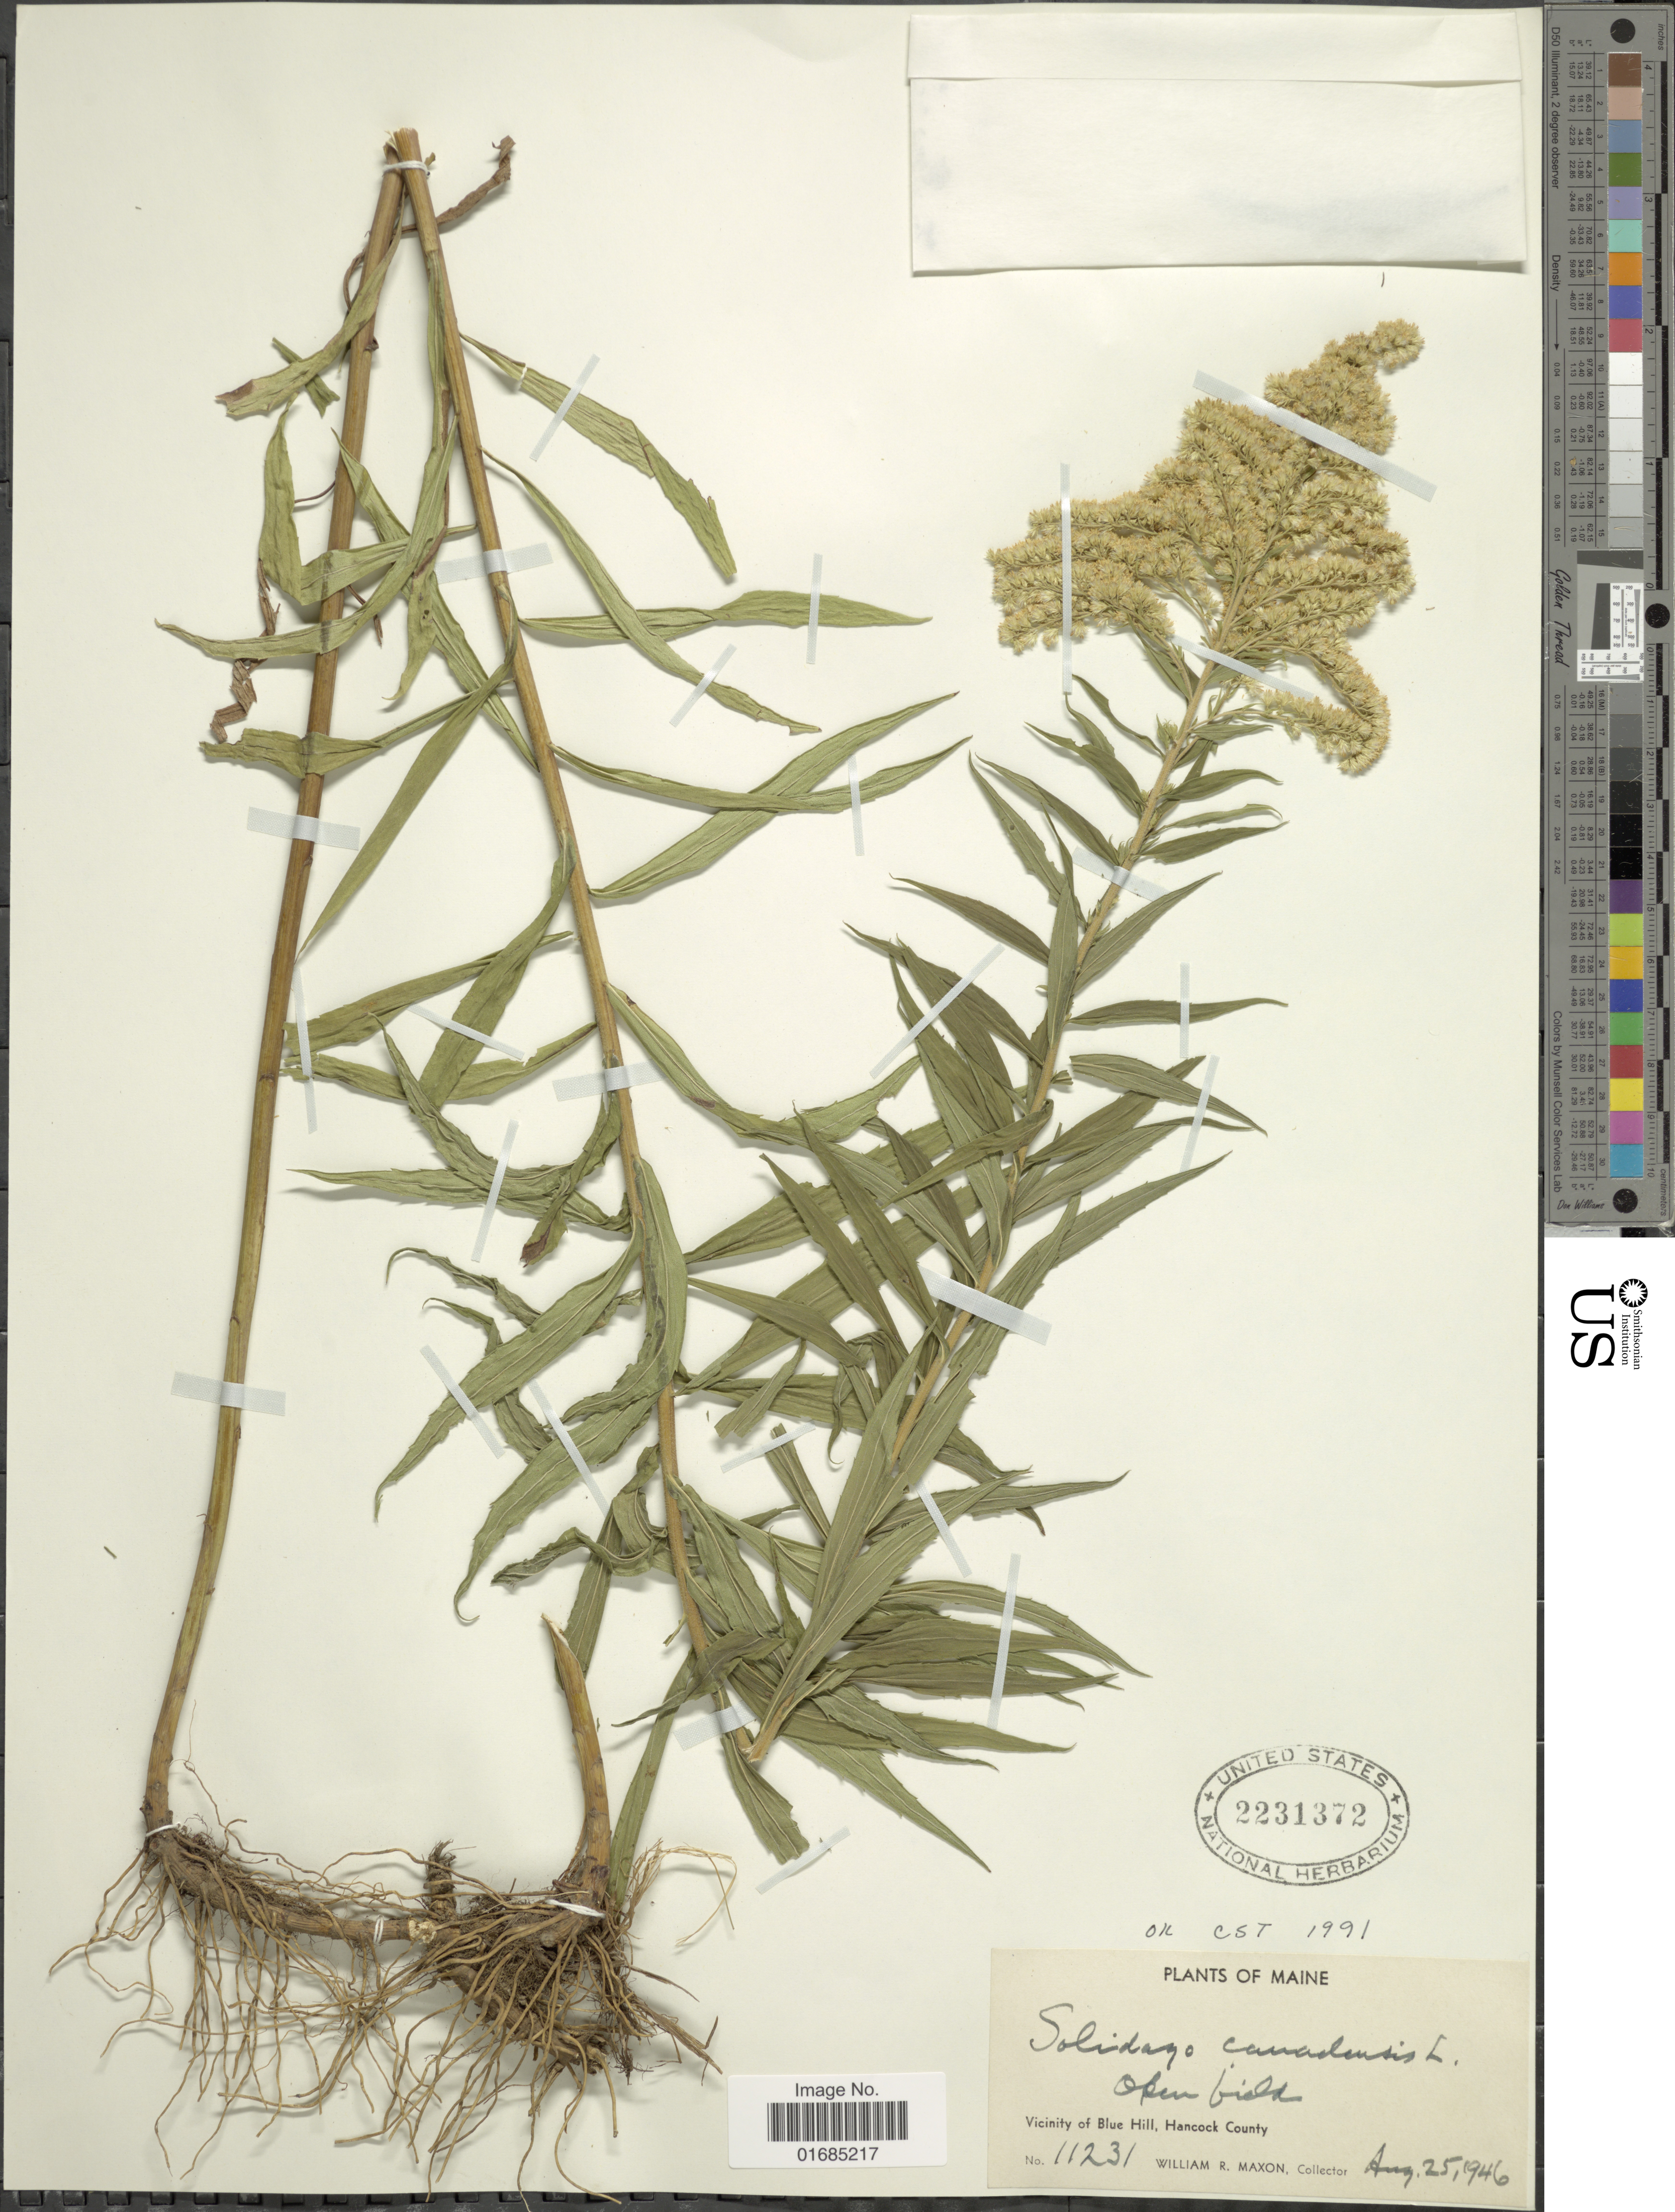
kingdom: Plantae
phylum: Tracheophyta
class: Magnoliopsida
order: Asterales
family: Asteraceae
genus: Solidago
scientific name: Solidago canadensis var. canadensis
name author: L.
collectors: W. R. Maxon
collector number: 11231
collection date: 1946-08-25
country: United States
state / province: Maine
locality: Vicinity of Blue Hill, Hancock County.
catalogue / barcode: US 2231372